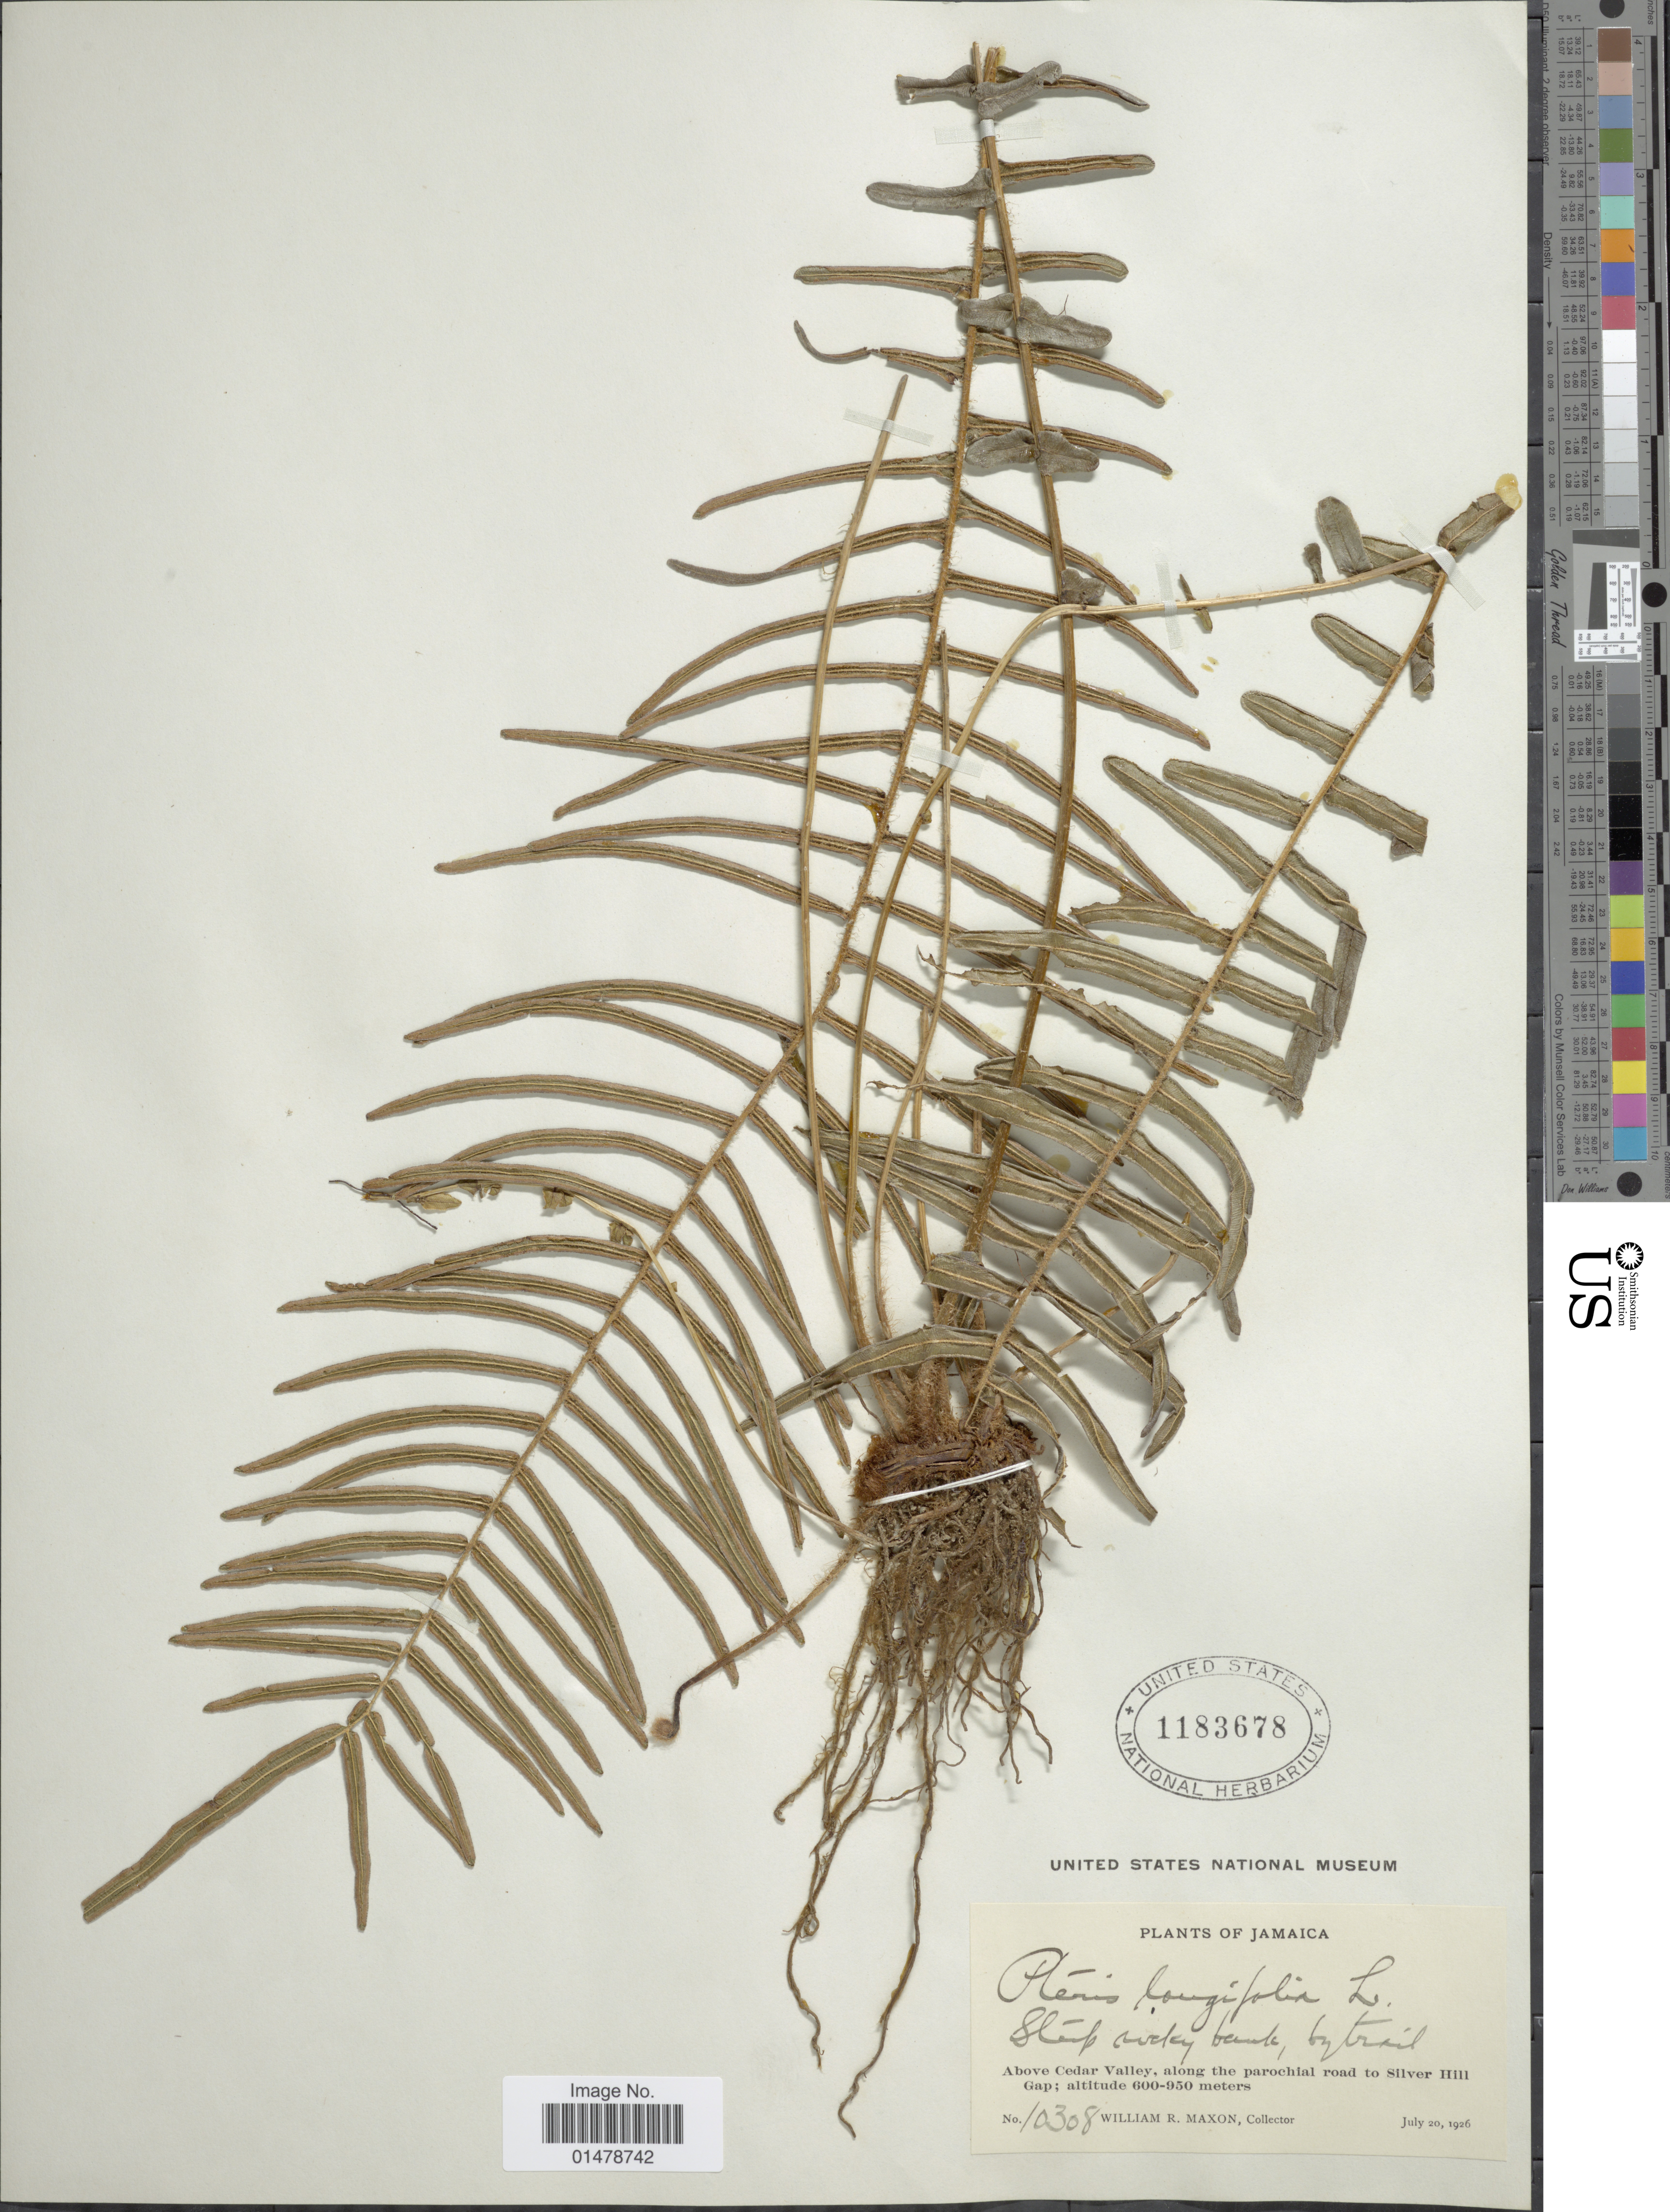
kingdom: Plantae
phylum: Tracheophyta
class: Polypodiopsida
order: Polypodiales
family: Pteridaceae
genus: Pteris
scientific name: Pteris longifolia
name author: L.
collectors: W. R. Maxon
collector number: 10308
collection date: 1926-07-20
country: Jamaica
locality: Above Cedar Valley, along the parochial road to Silver Hill Gap.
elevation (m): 600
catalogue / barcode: US 1183678